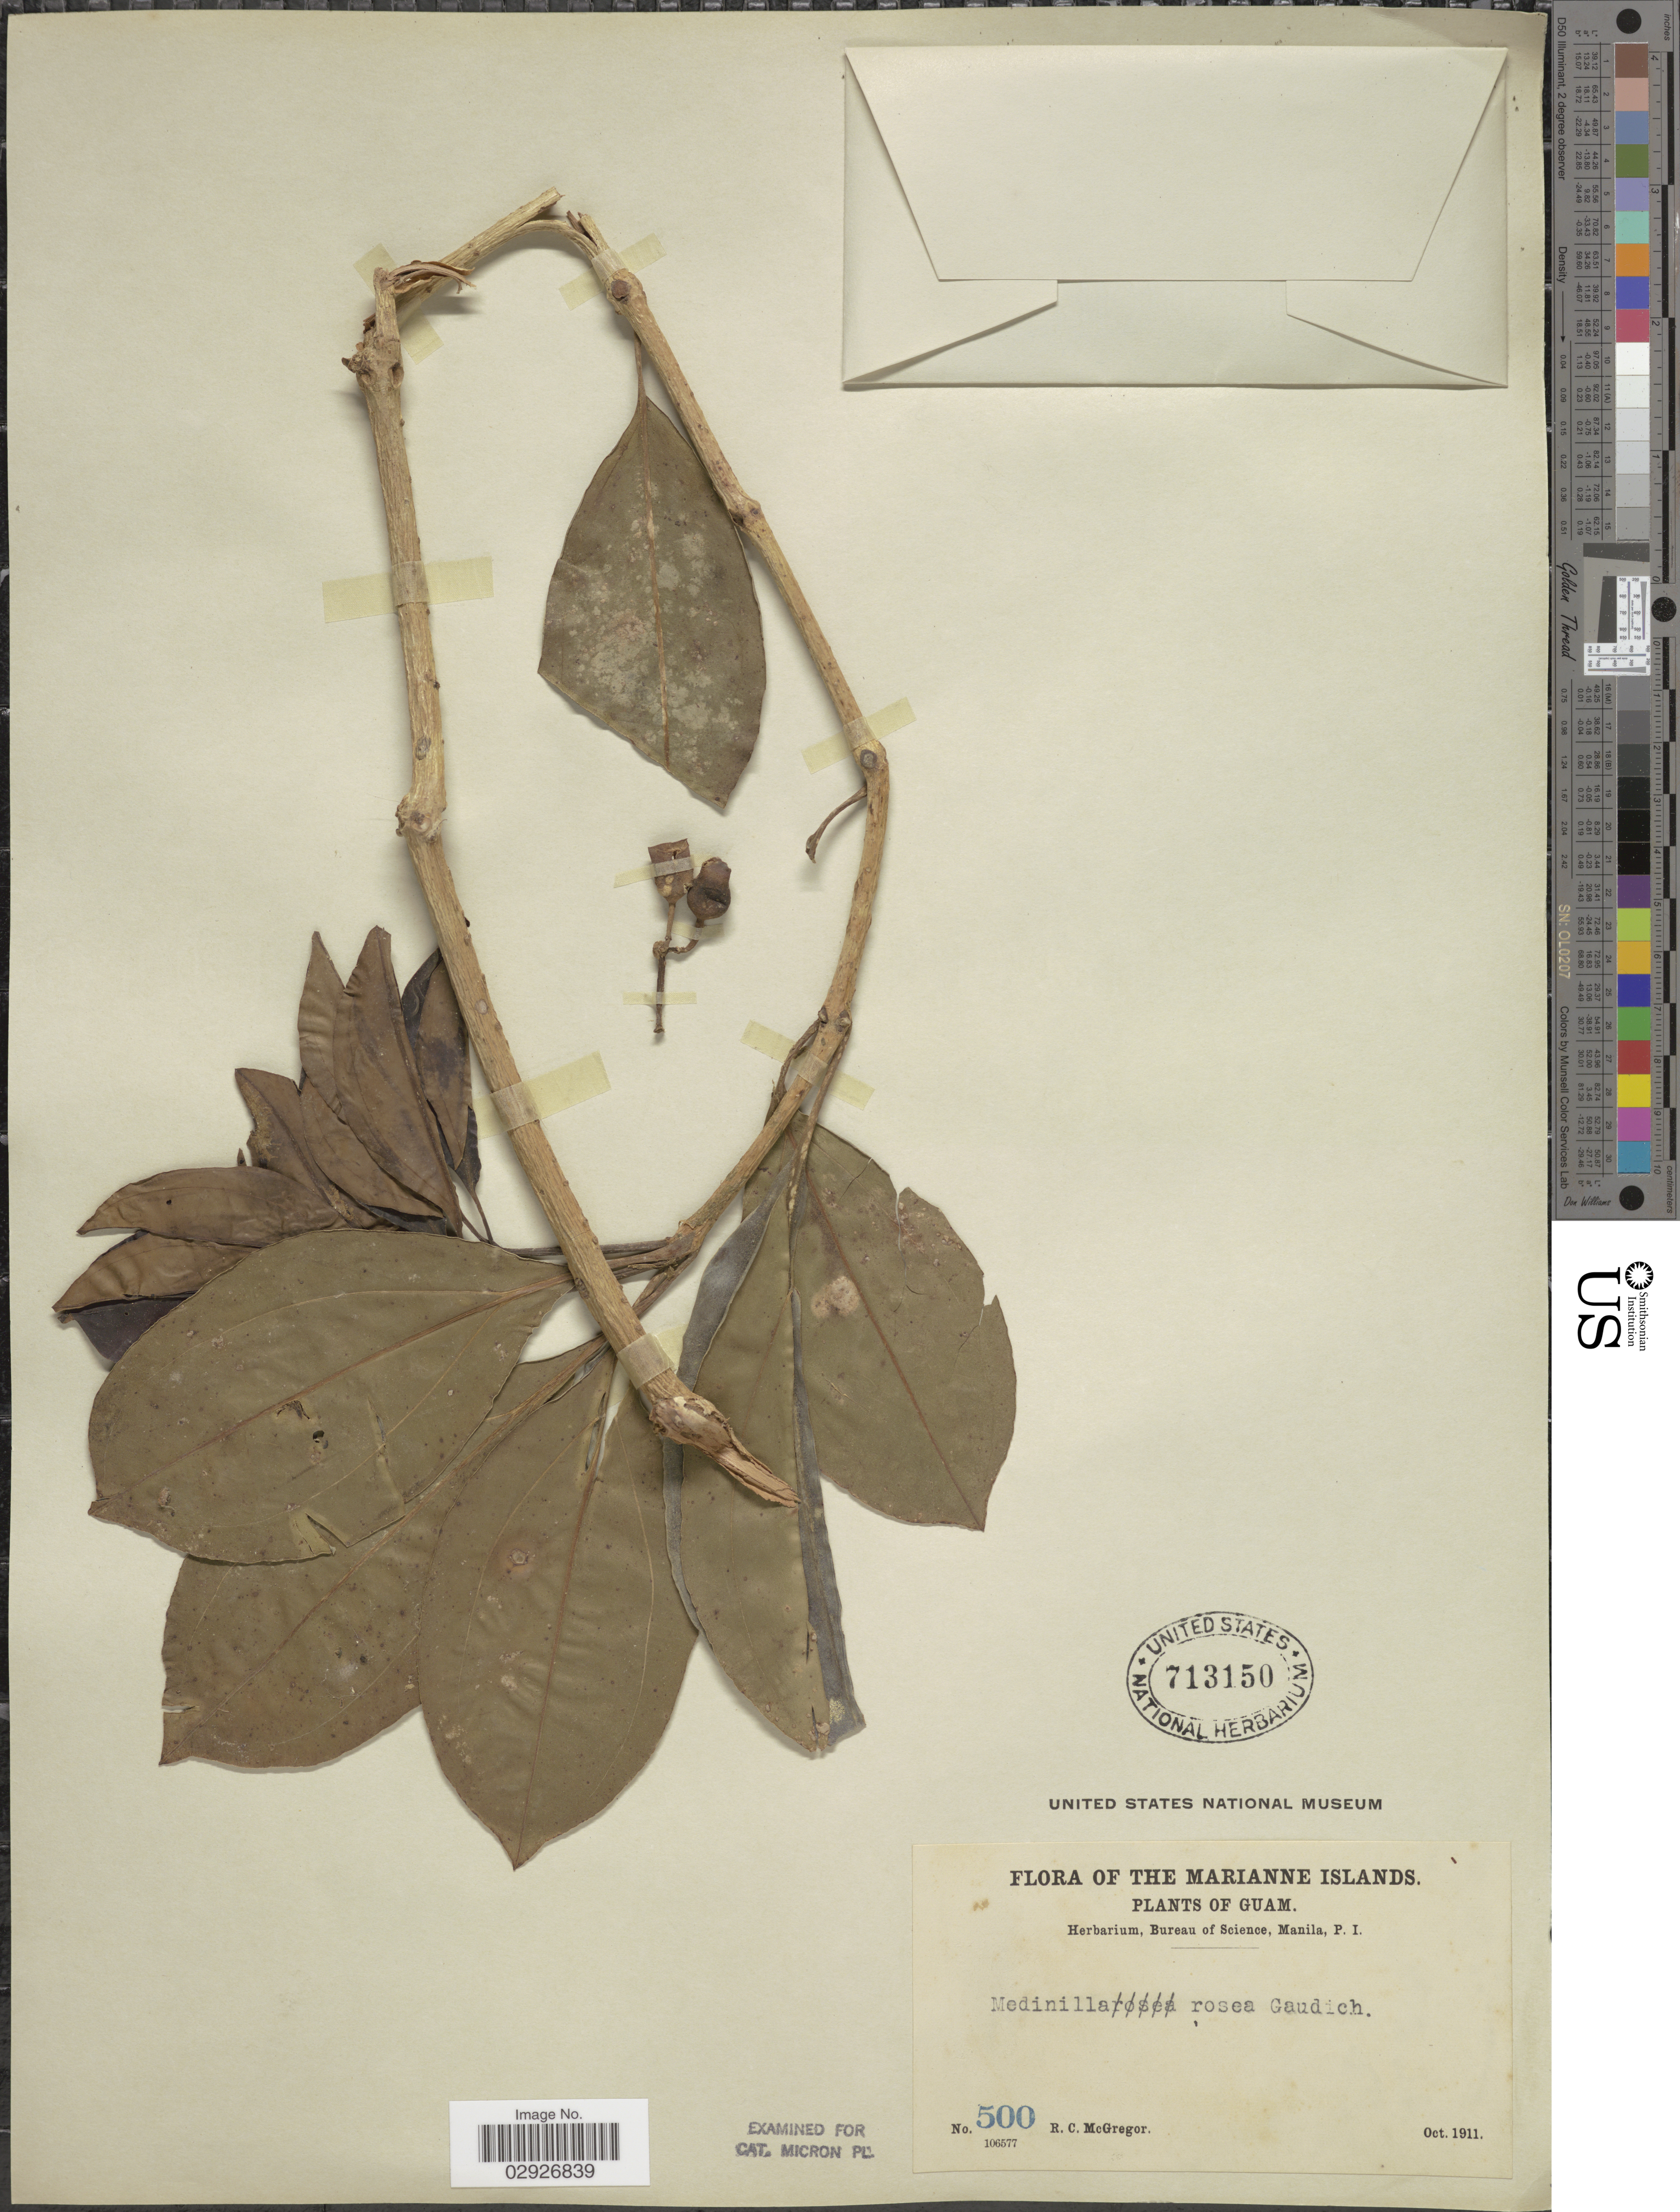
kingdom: Plantae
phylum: Tracheophyta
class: Magnoliopsida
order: Myrtales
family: Melastomataceae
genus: Medinilla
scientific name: Medinilla medinilliana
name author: (Gaudich.) Fosberg & Sachet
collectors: R. C. McGregor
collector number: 500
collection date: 1911-10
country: Guam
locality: Marianne Islands.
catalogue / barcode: US 713150